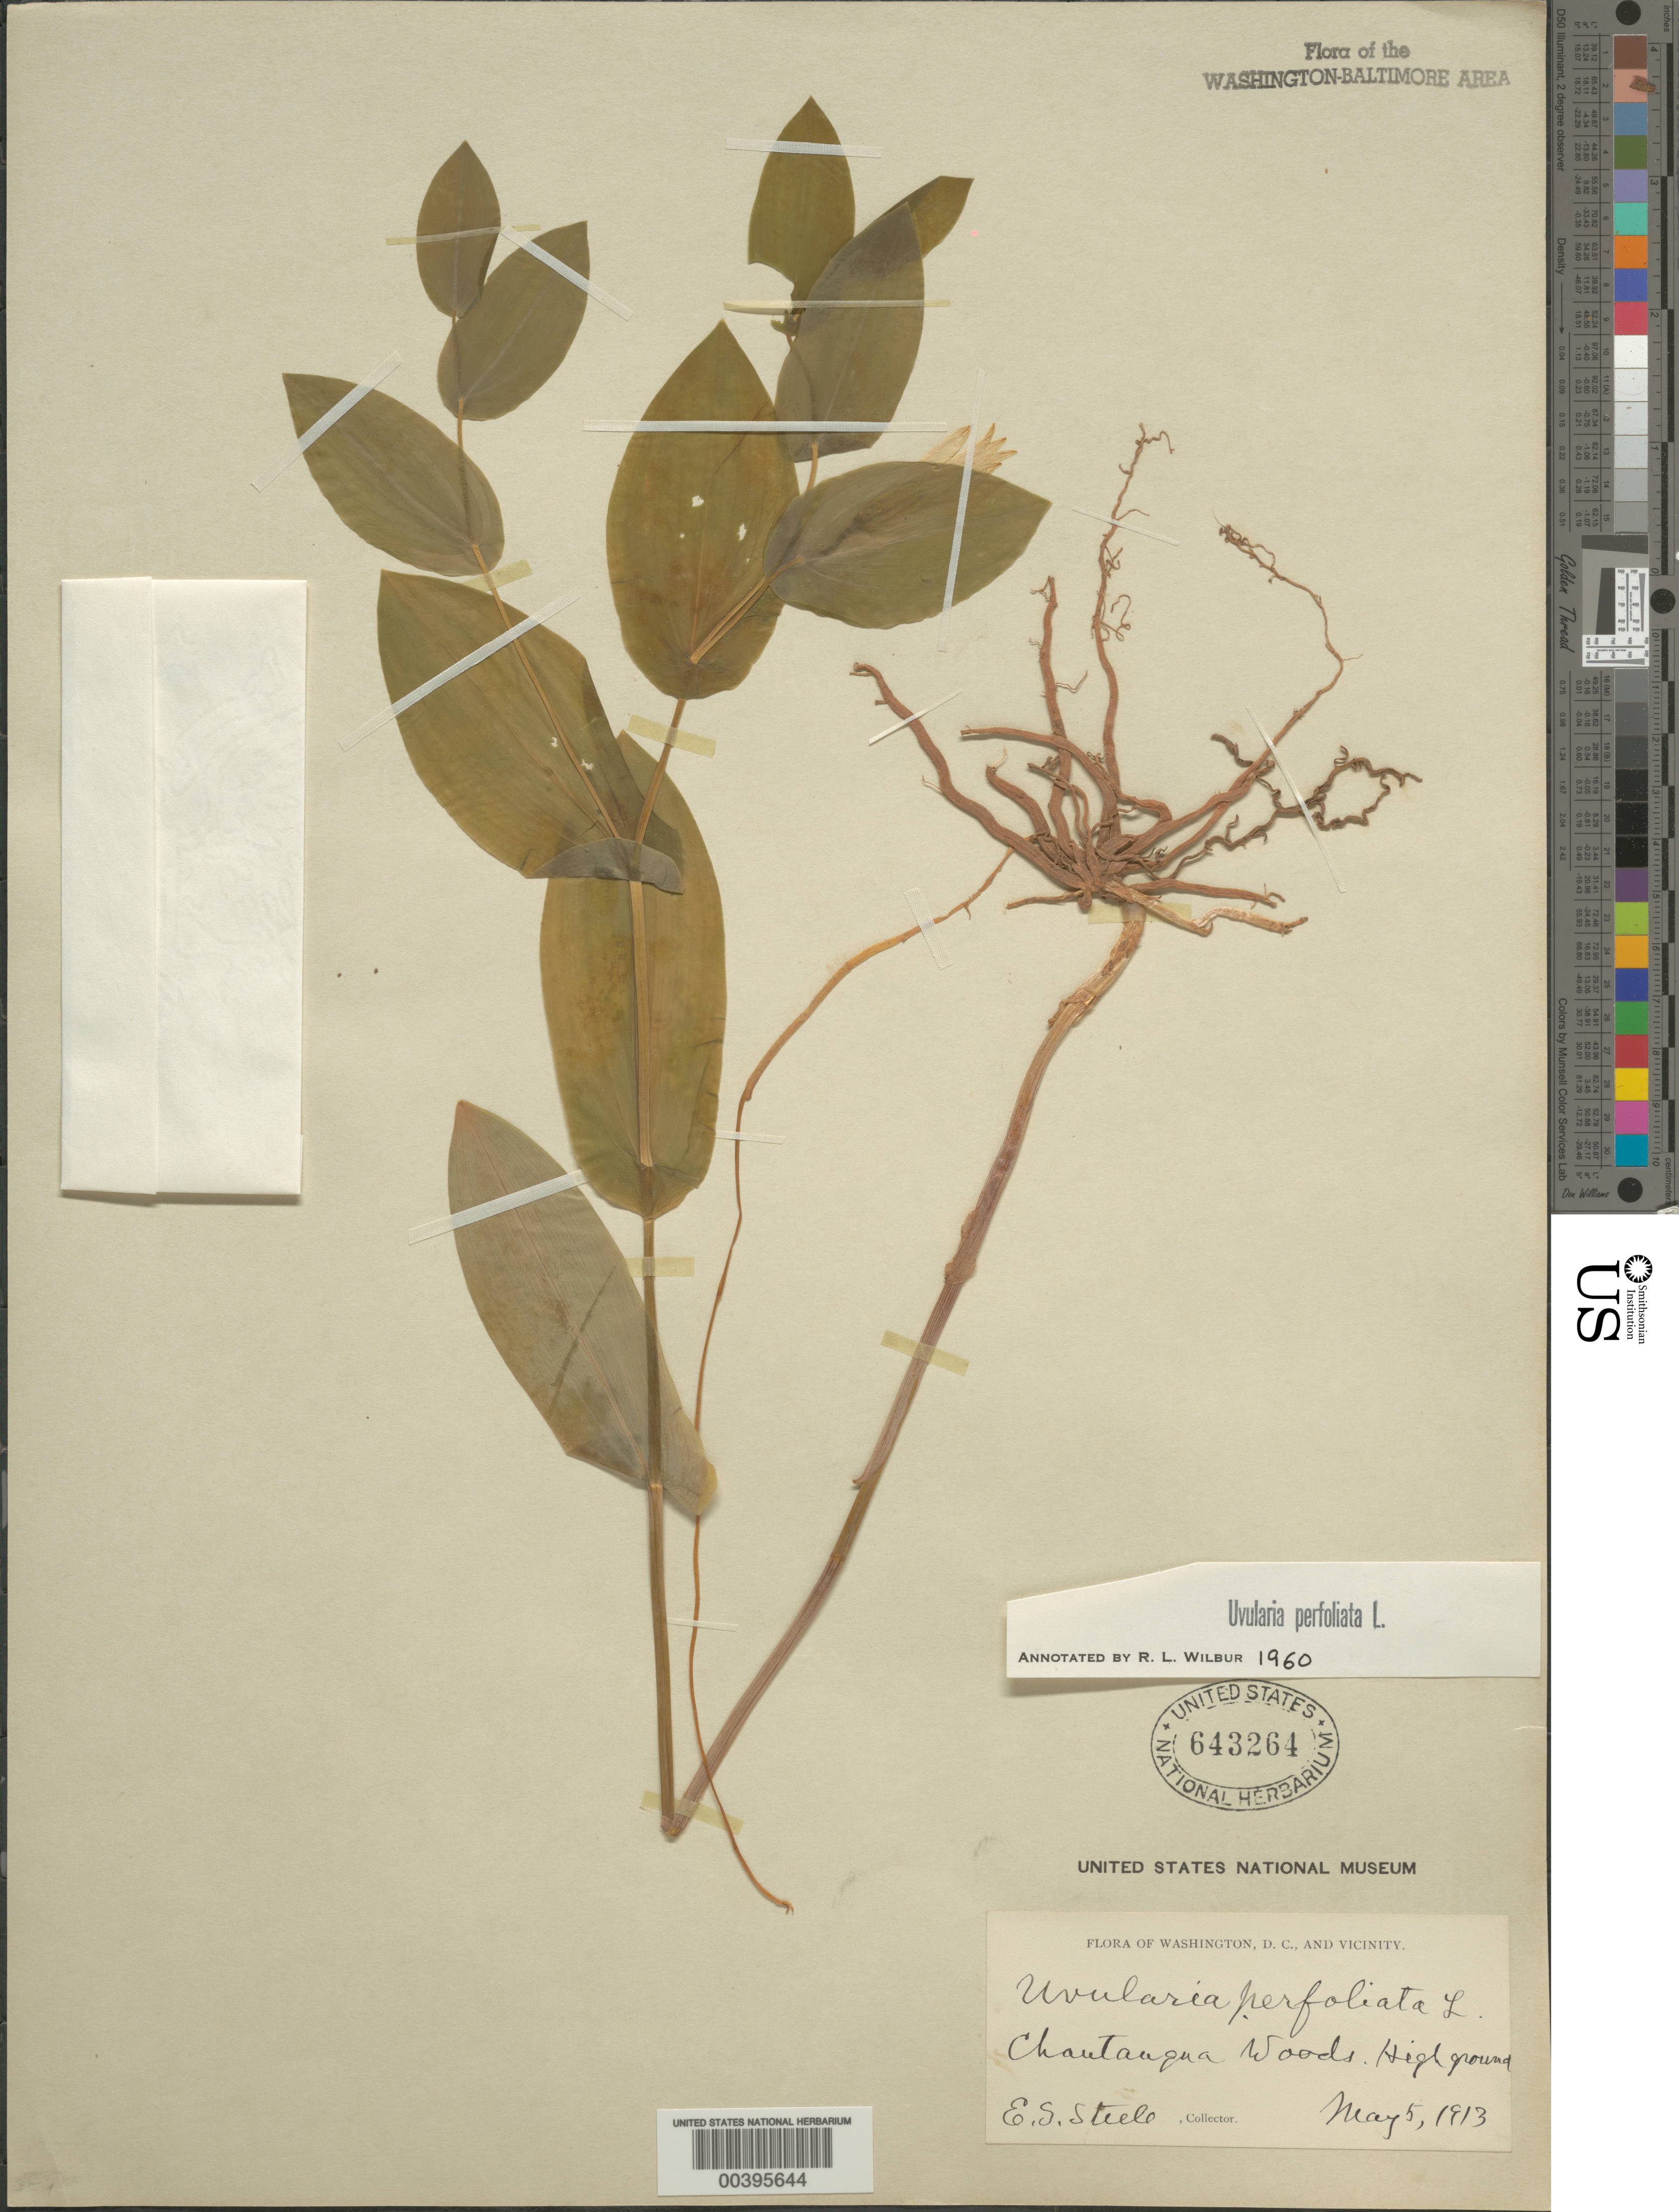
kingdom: Plantae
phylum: Tracheophyta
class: Liliopsida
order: Liliales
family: Colchicaceae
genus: Uvularia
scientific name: Uvularia perfoliata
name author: L.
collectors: E. Steele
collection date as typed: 05 May 1913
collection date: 1913-05-05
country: United States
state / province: Maryland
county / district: Montgomery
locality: Chautaugua woods C. & O. Canal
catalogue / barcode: US 643264